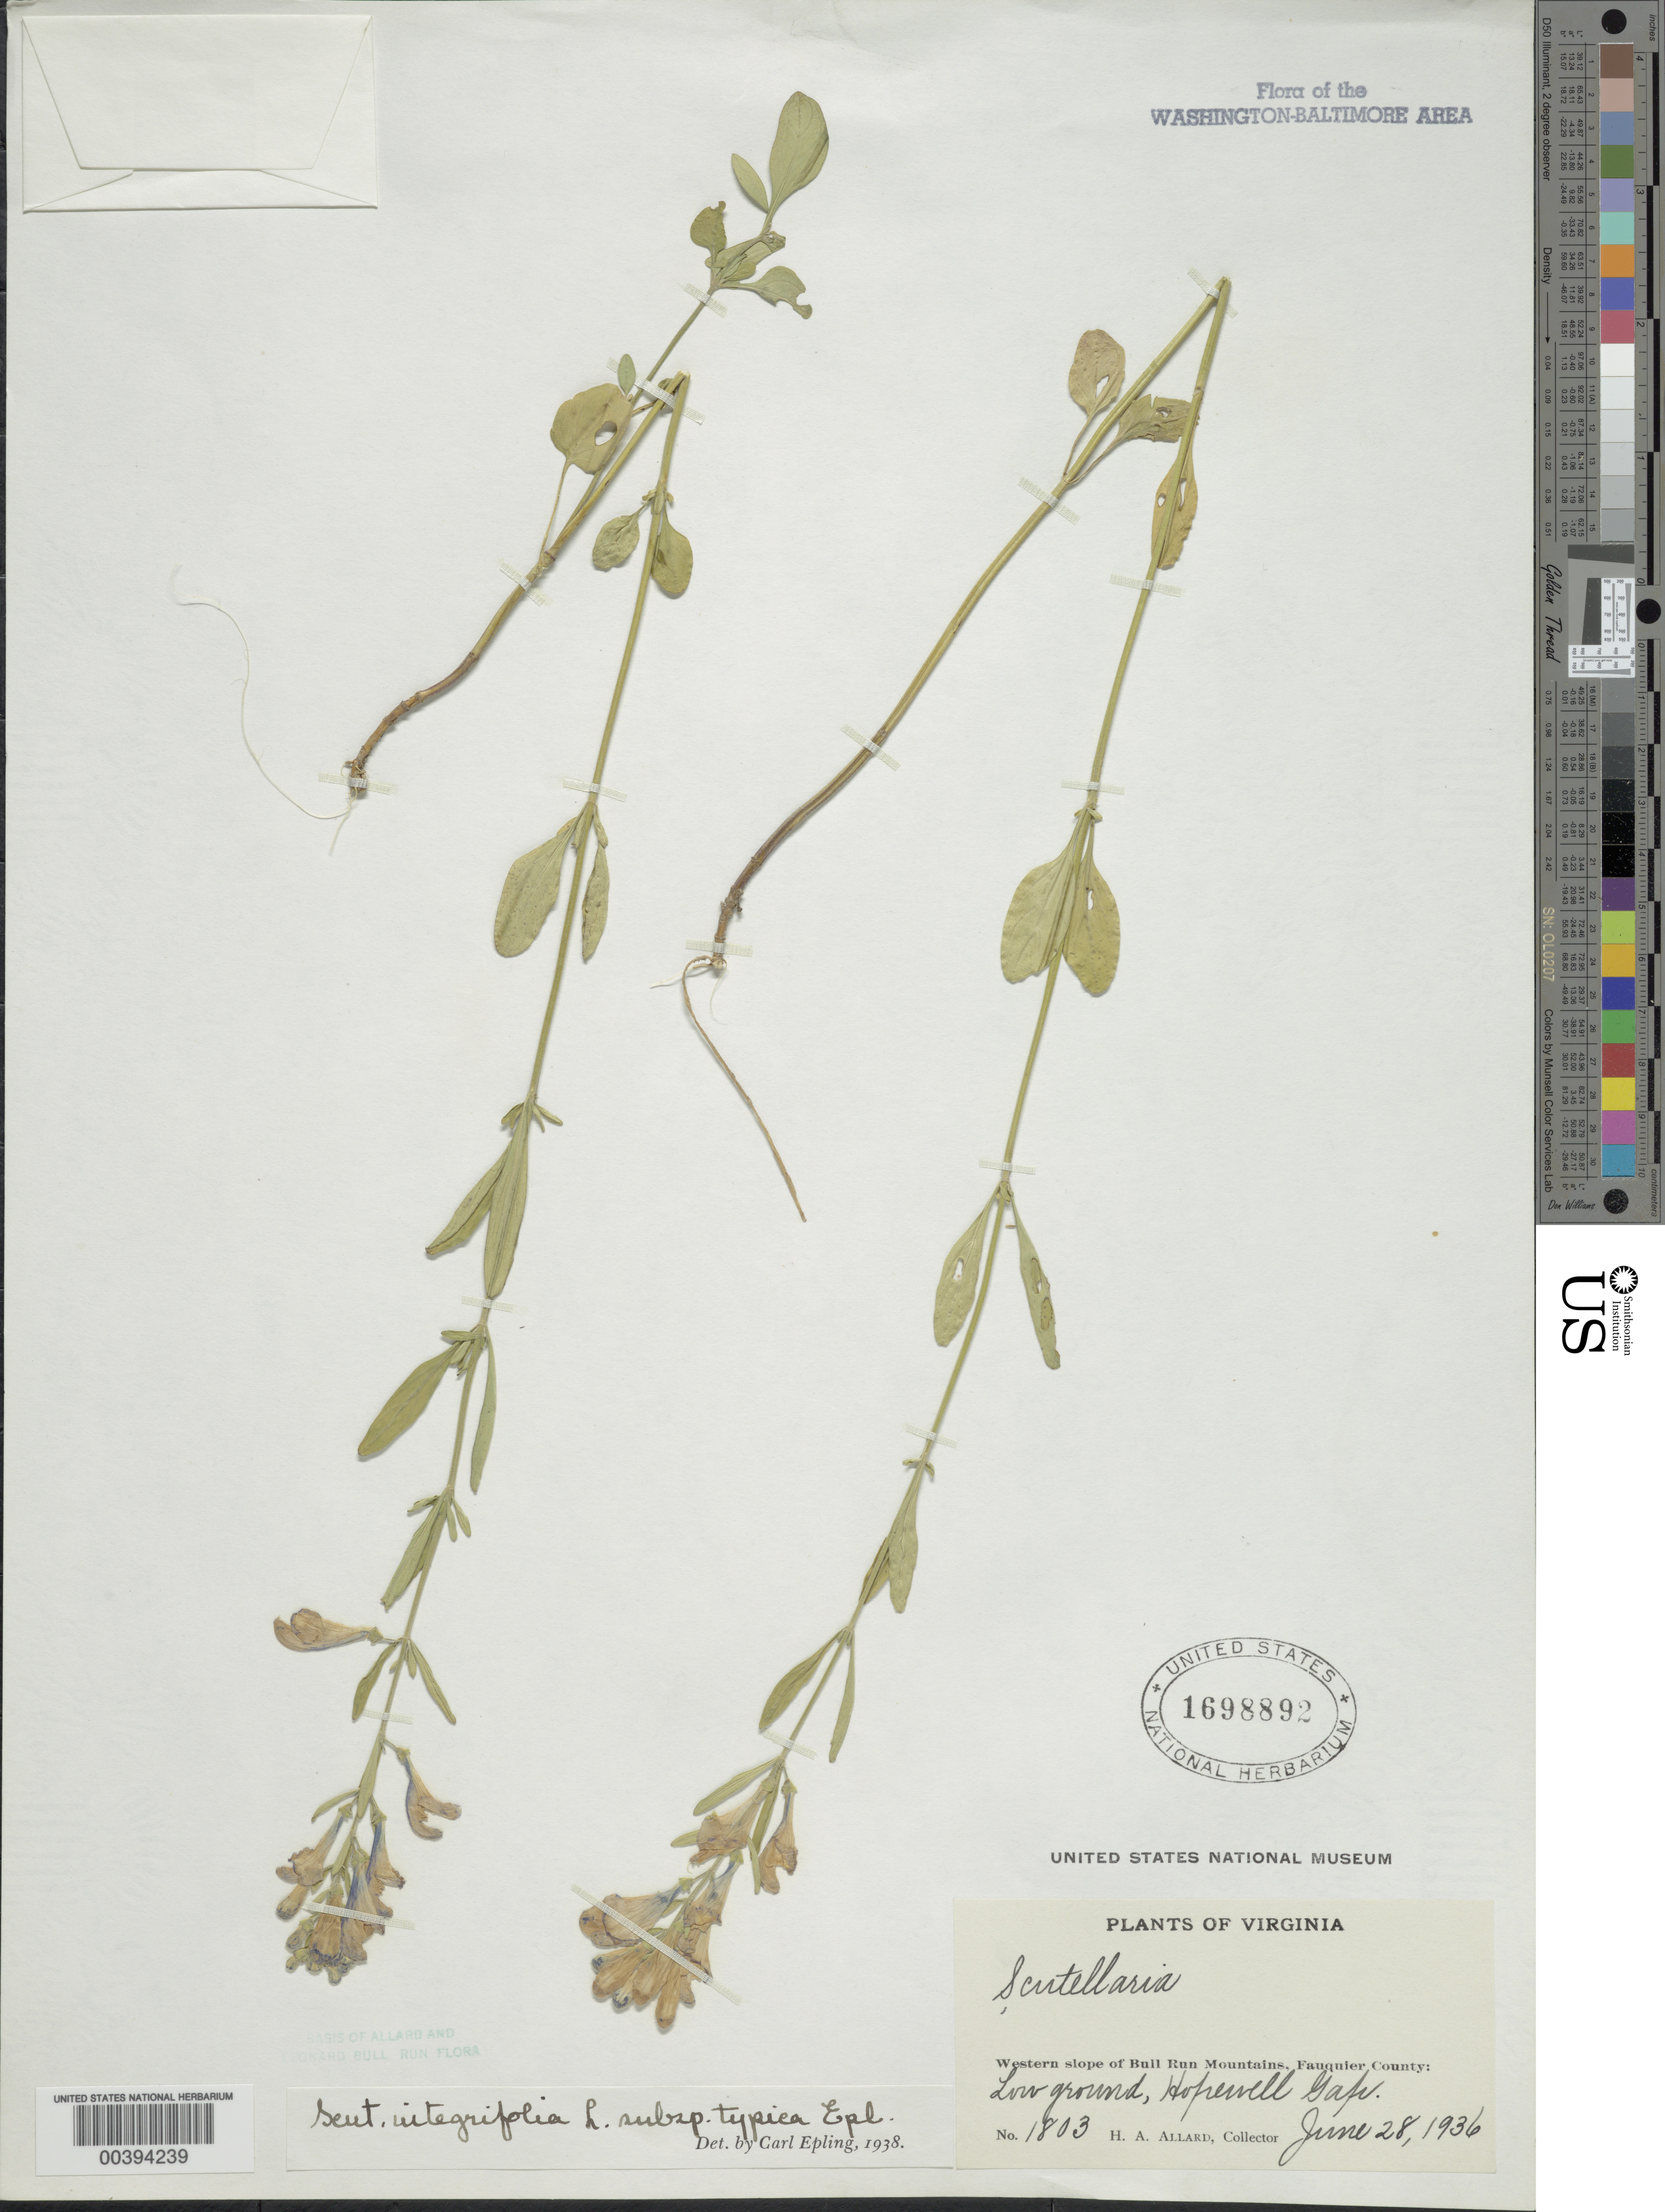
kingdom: Plantae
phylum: Tracheophyta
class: Magnoliopsida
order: Lamiales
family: Lamiaceae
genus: Scutellaria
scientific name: Scutellaria integrifolia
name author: L.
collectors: H. A. Allard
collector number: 1803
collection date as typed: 28 Jun 1936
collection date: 1936-06-28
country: United States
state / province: Virginia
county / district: Fauquier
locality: Hopewell Gap western slope of Bull Run Mts.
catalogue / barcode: US 1698892